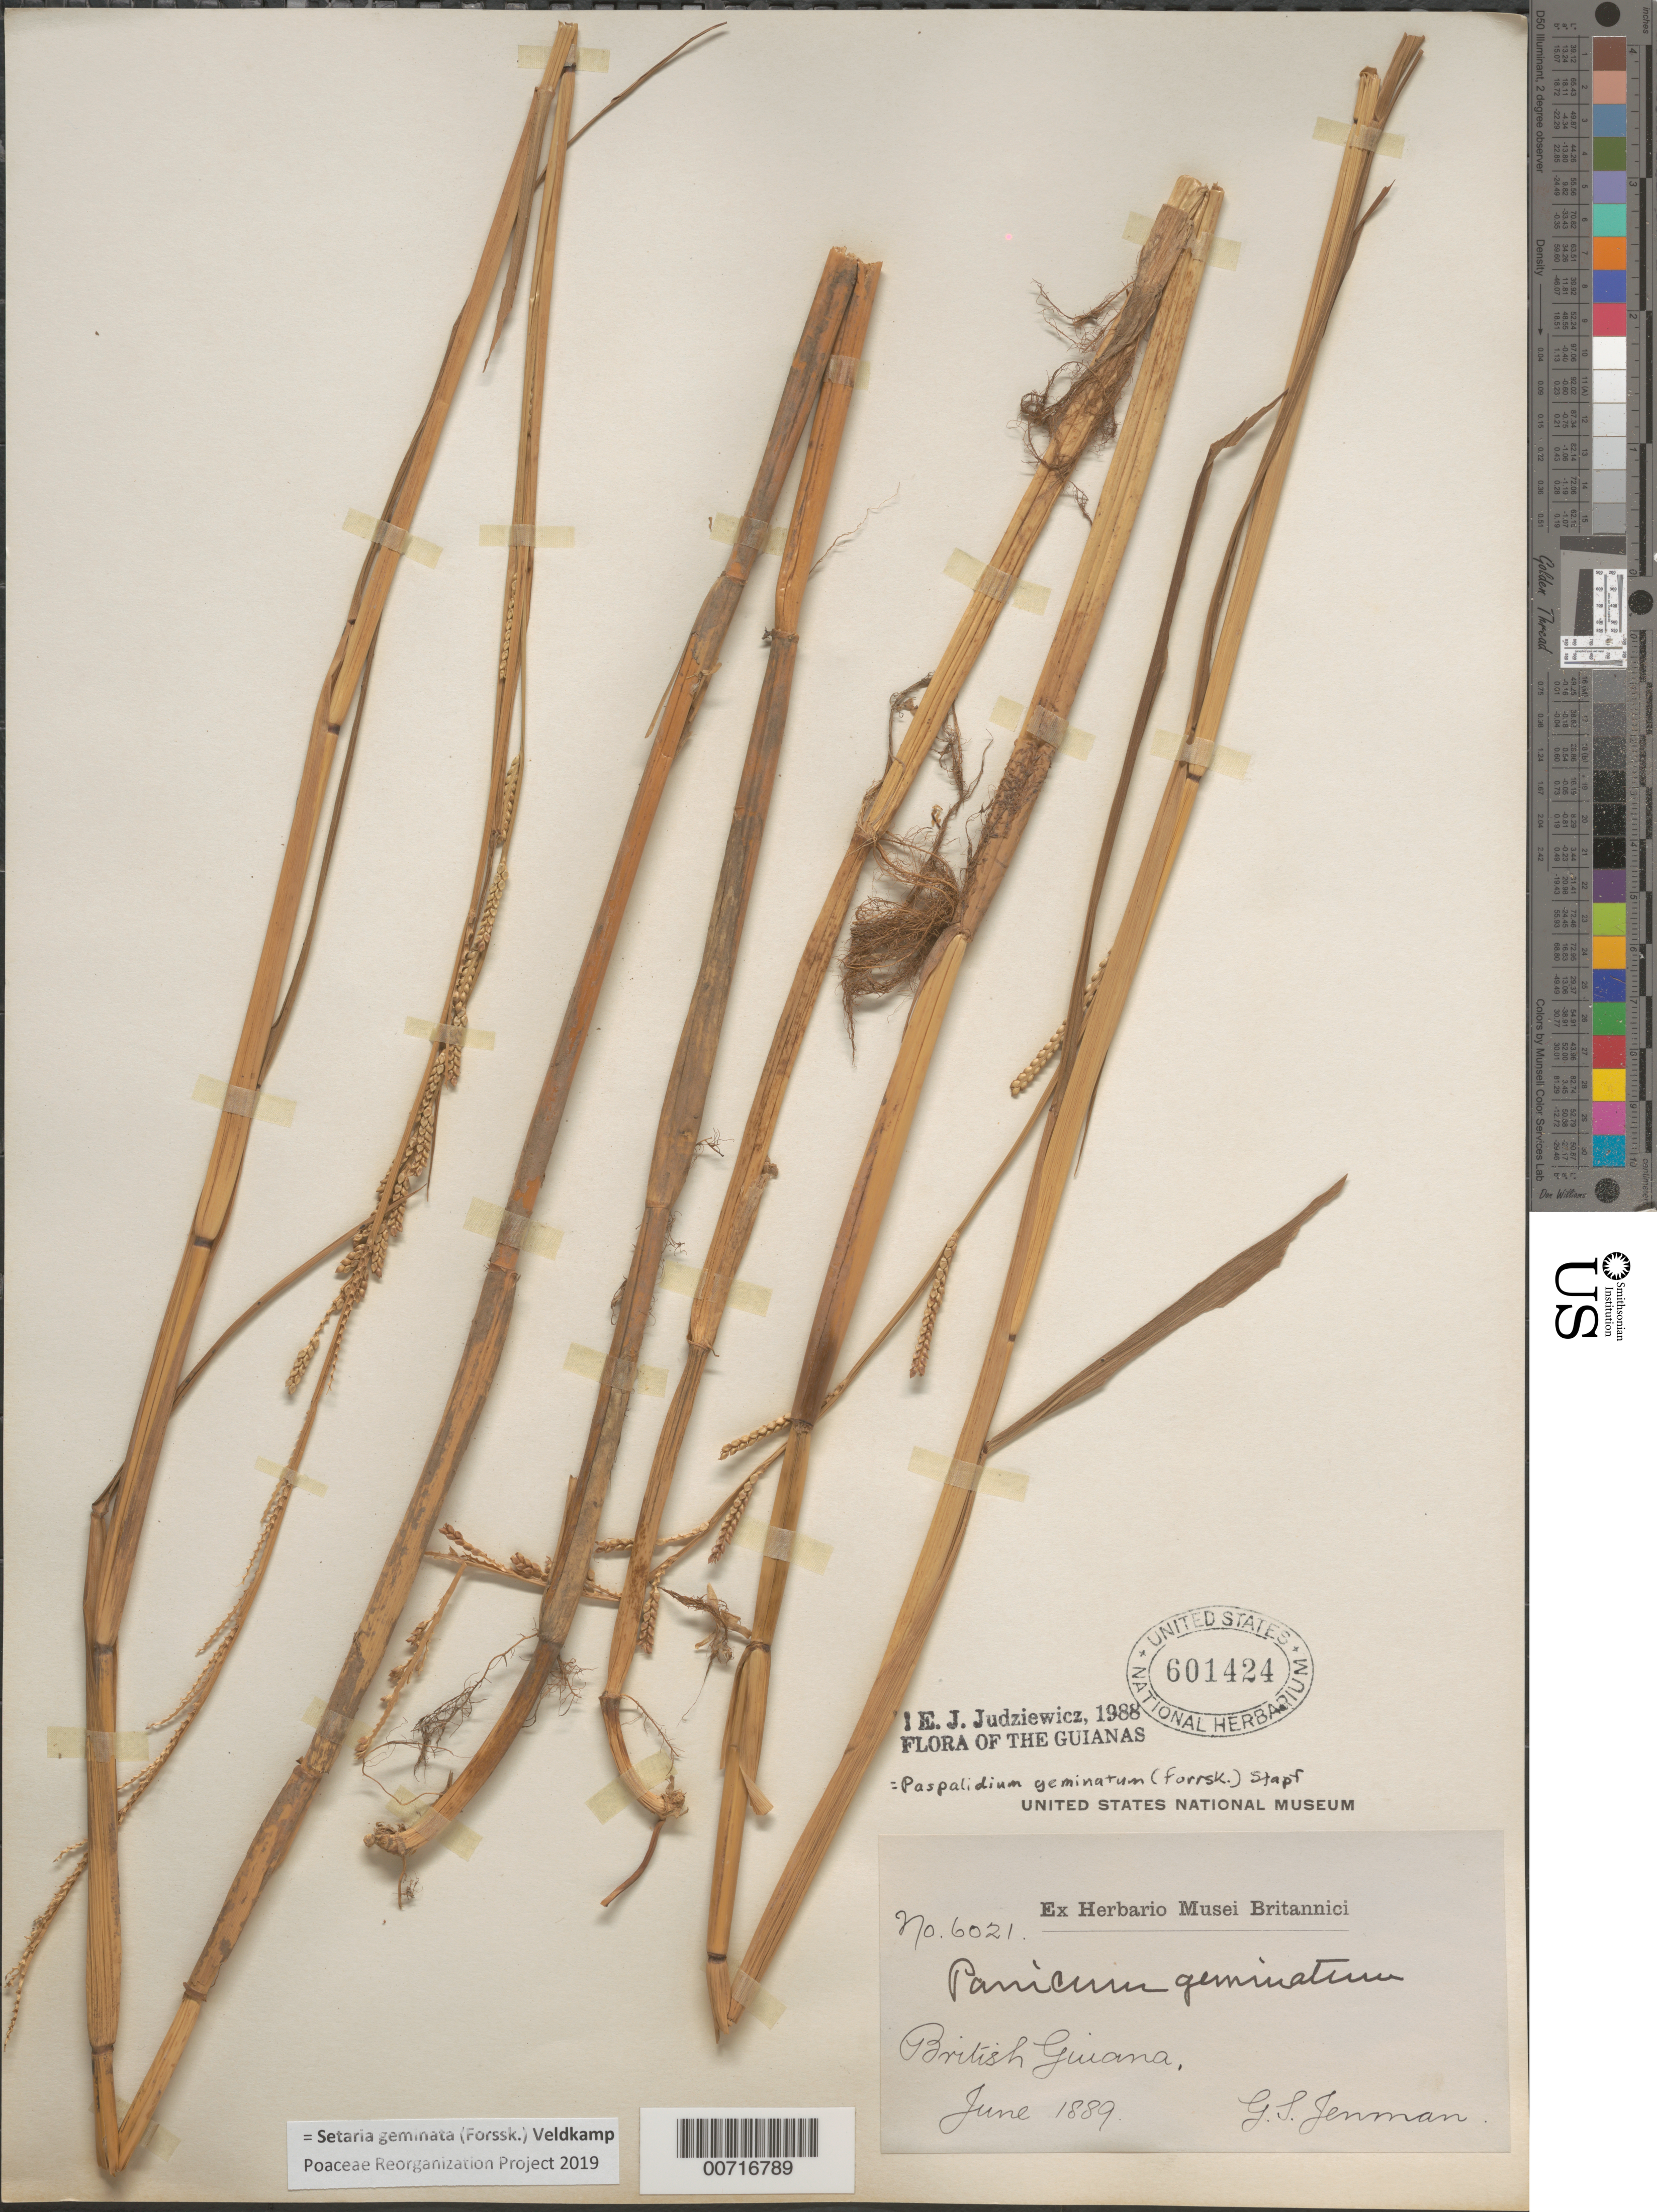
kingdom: Plantae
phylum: Tracheophyta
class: Liliopsida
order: Poales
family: Poaceae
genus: Setaria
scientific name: Setaria geminata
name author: (Forssk.) Veldkamp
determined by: Poaceae Reorganization Project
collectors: G. S. Jenman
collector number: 6021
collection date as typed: June 1889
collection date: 1889-06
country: Guyana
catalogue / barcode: US 601424